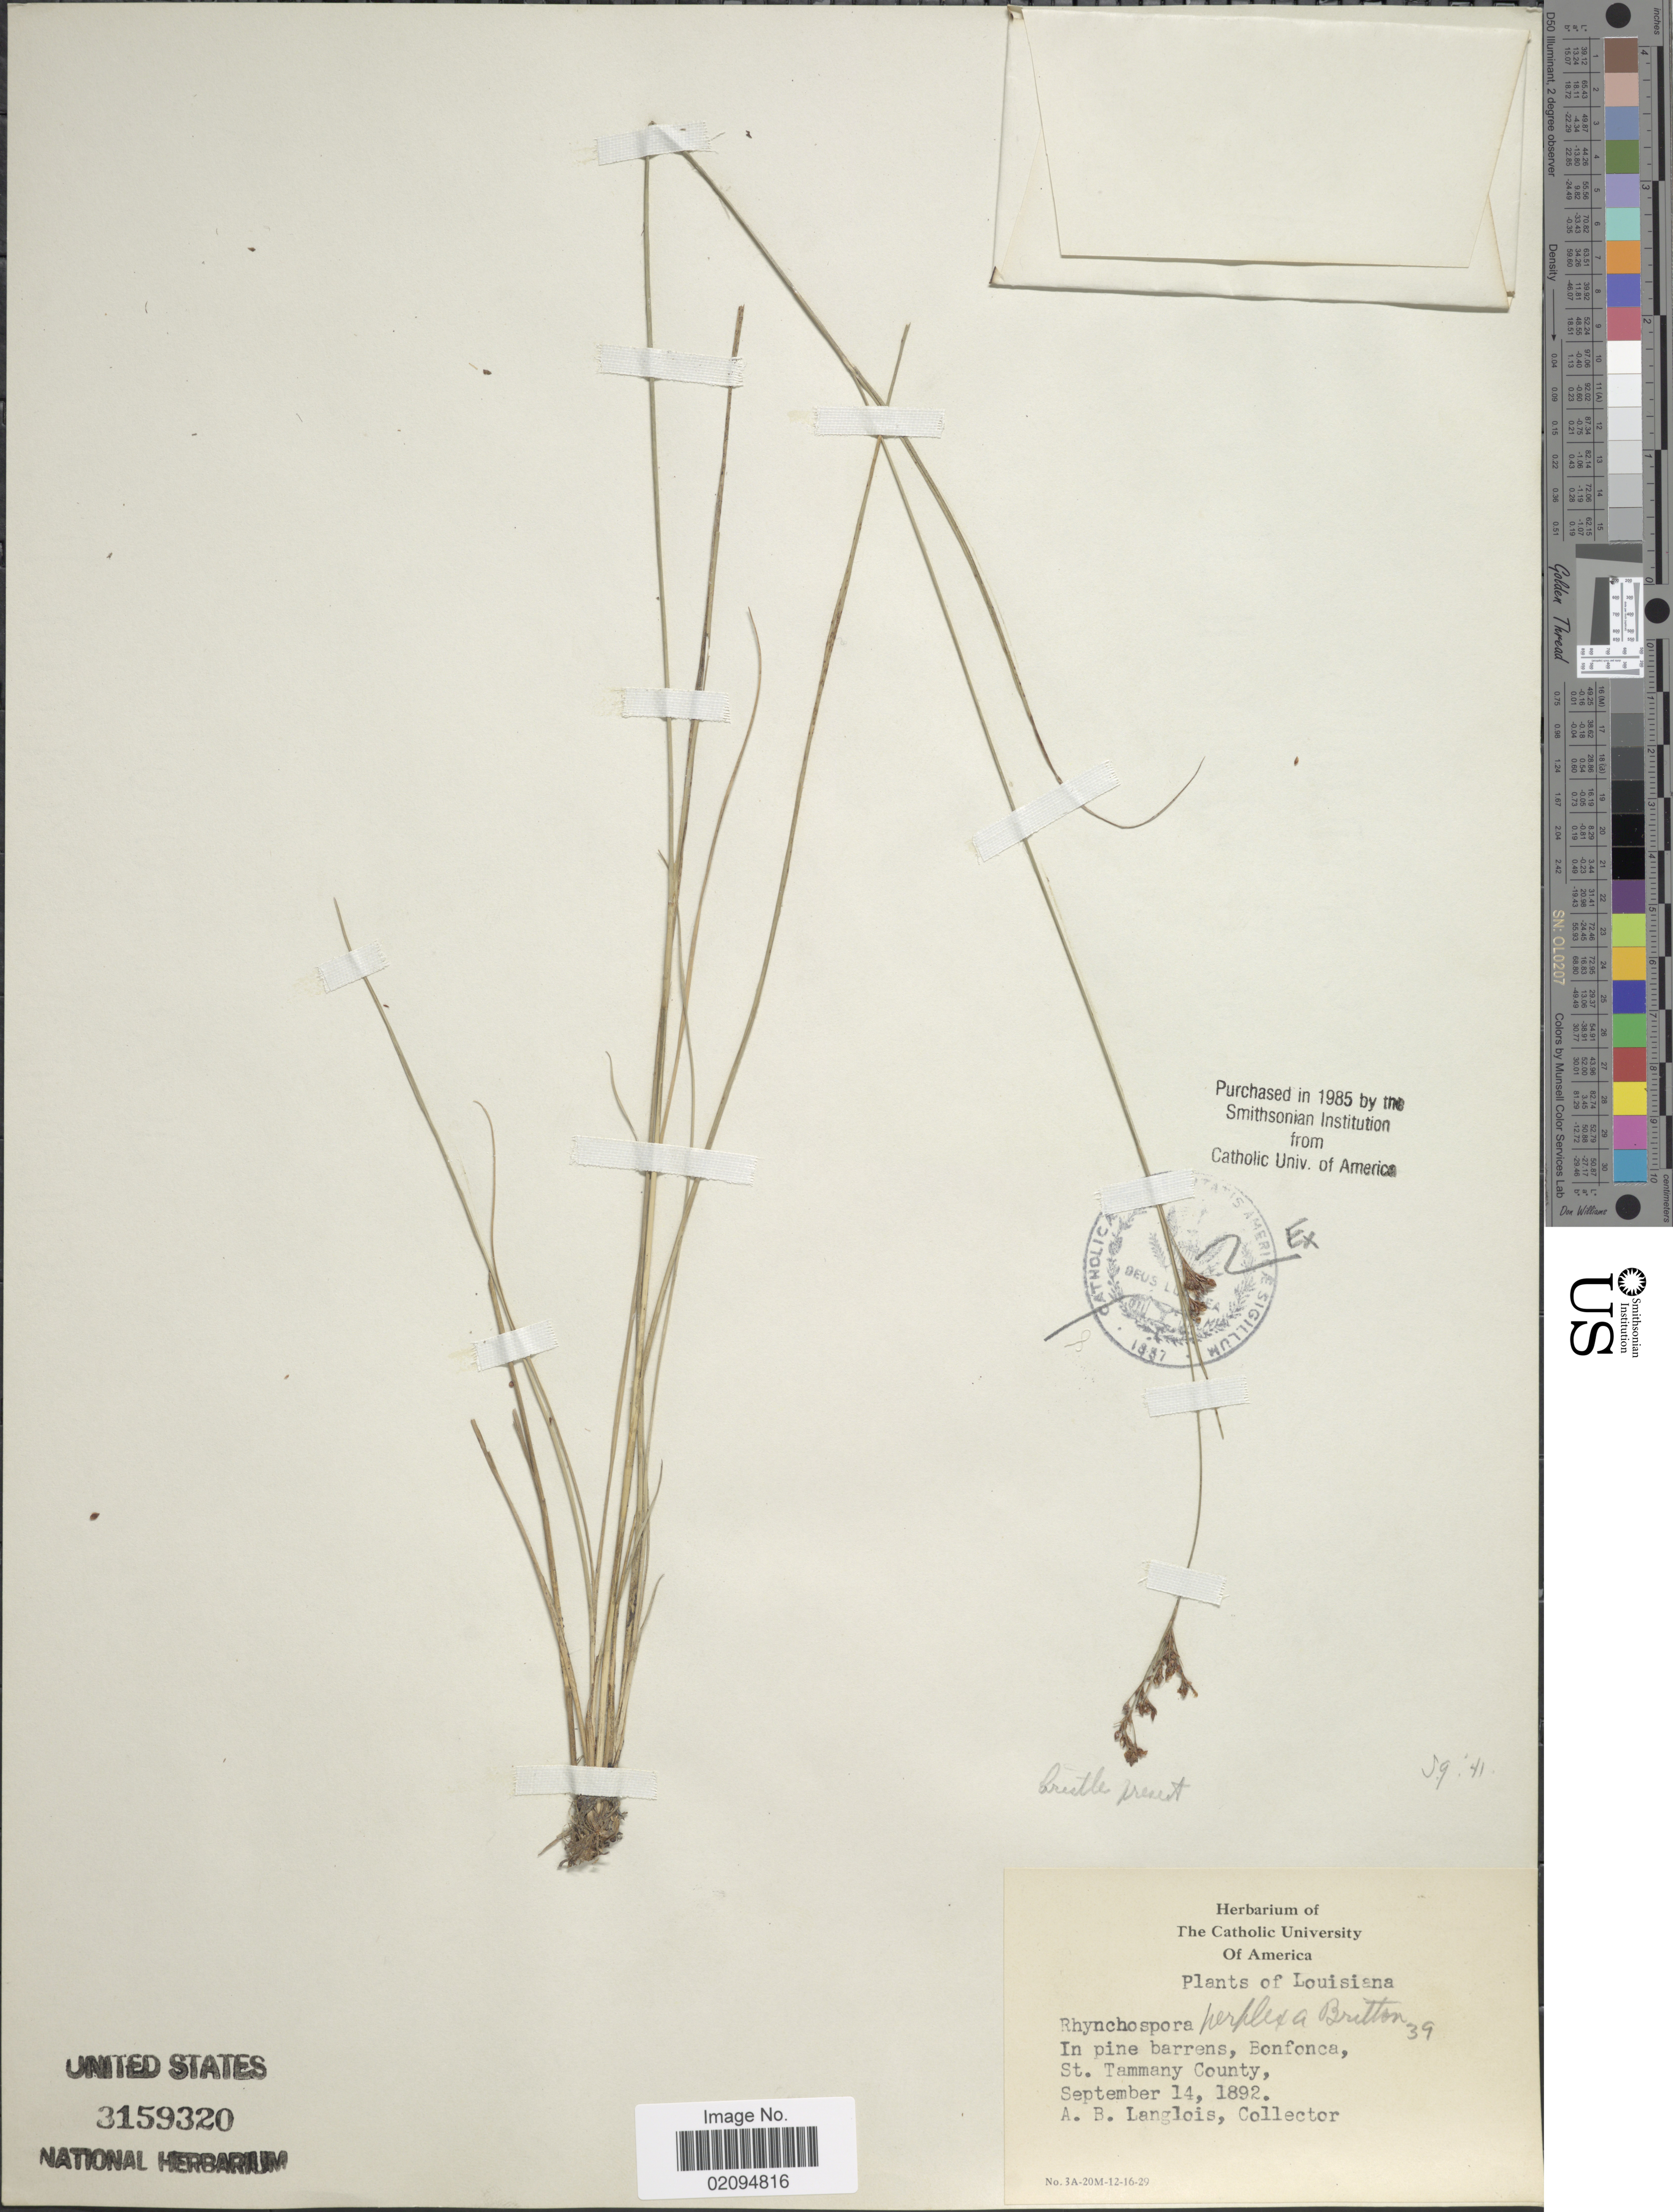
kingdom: Plantae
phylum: Tracheophyta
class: Liliopsida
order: Poales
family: Cyperaceae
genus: Rhynchospora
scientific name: Rhynchospora perplexa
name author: Britton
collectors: A. Langlois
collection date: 1892-09-14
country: United States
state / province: Louisiana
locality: Bonfouca, St. Tammany County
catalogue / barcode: US 3159320